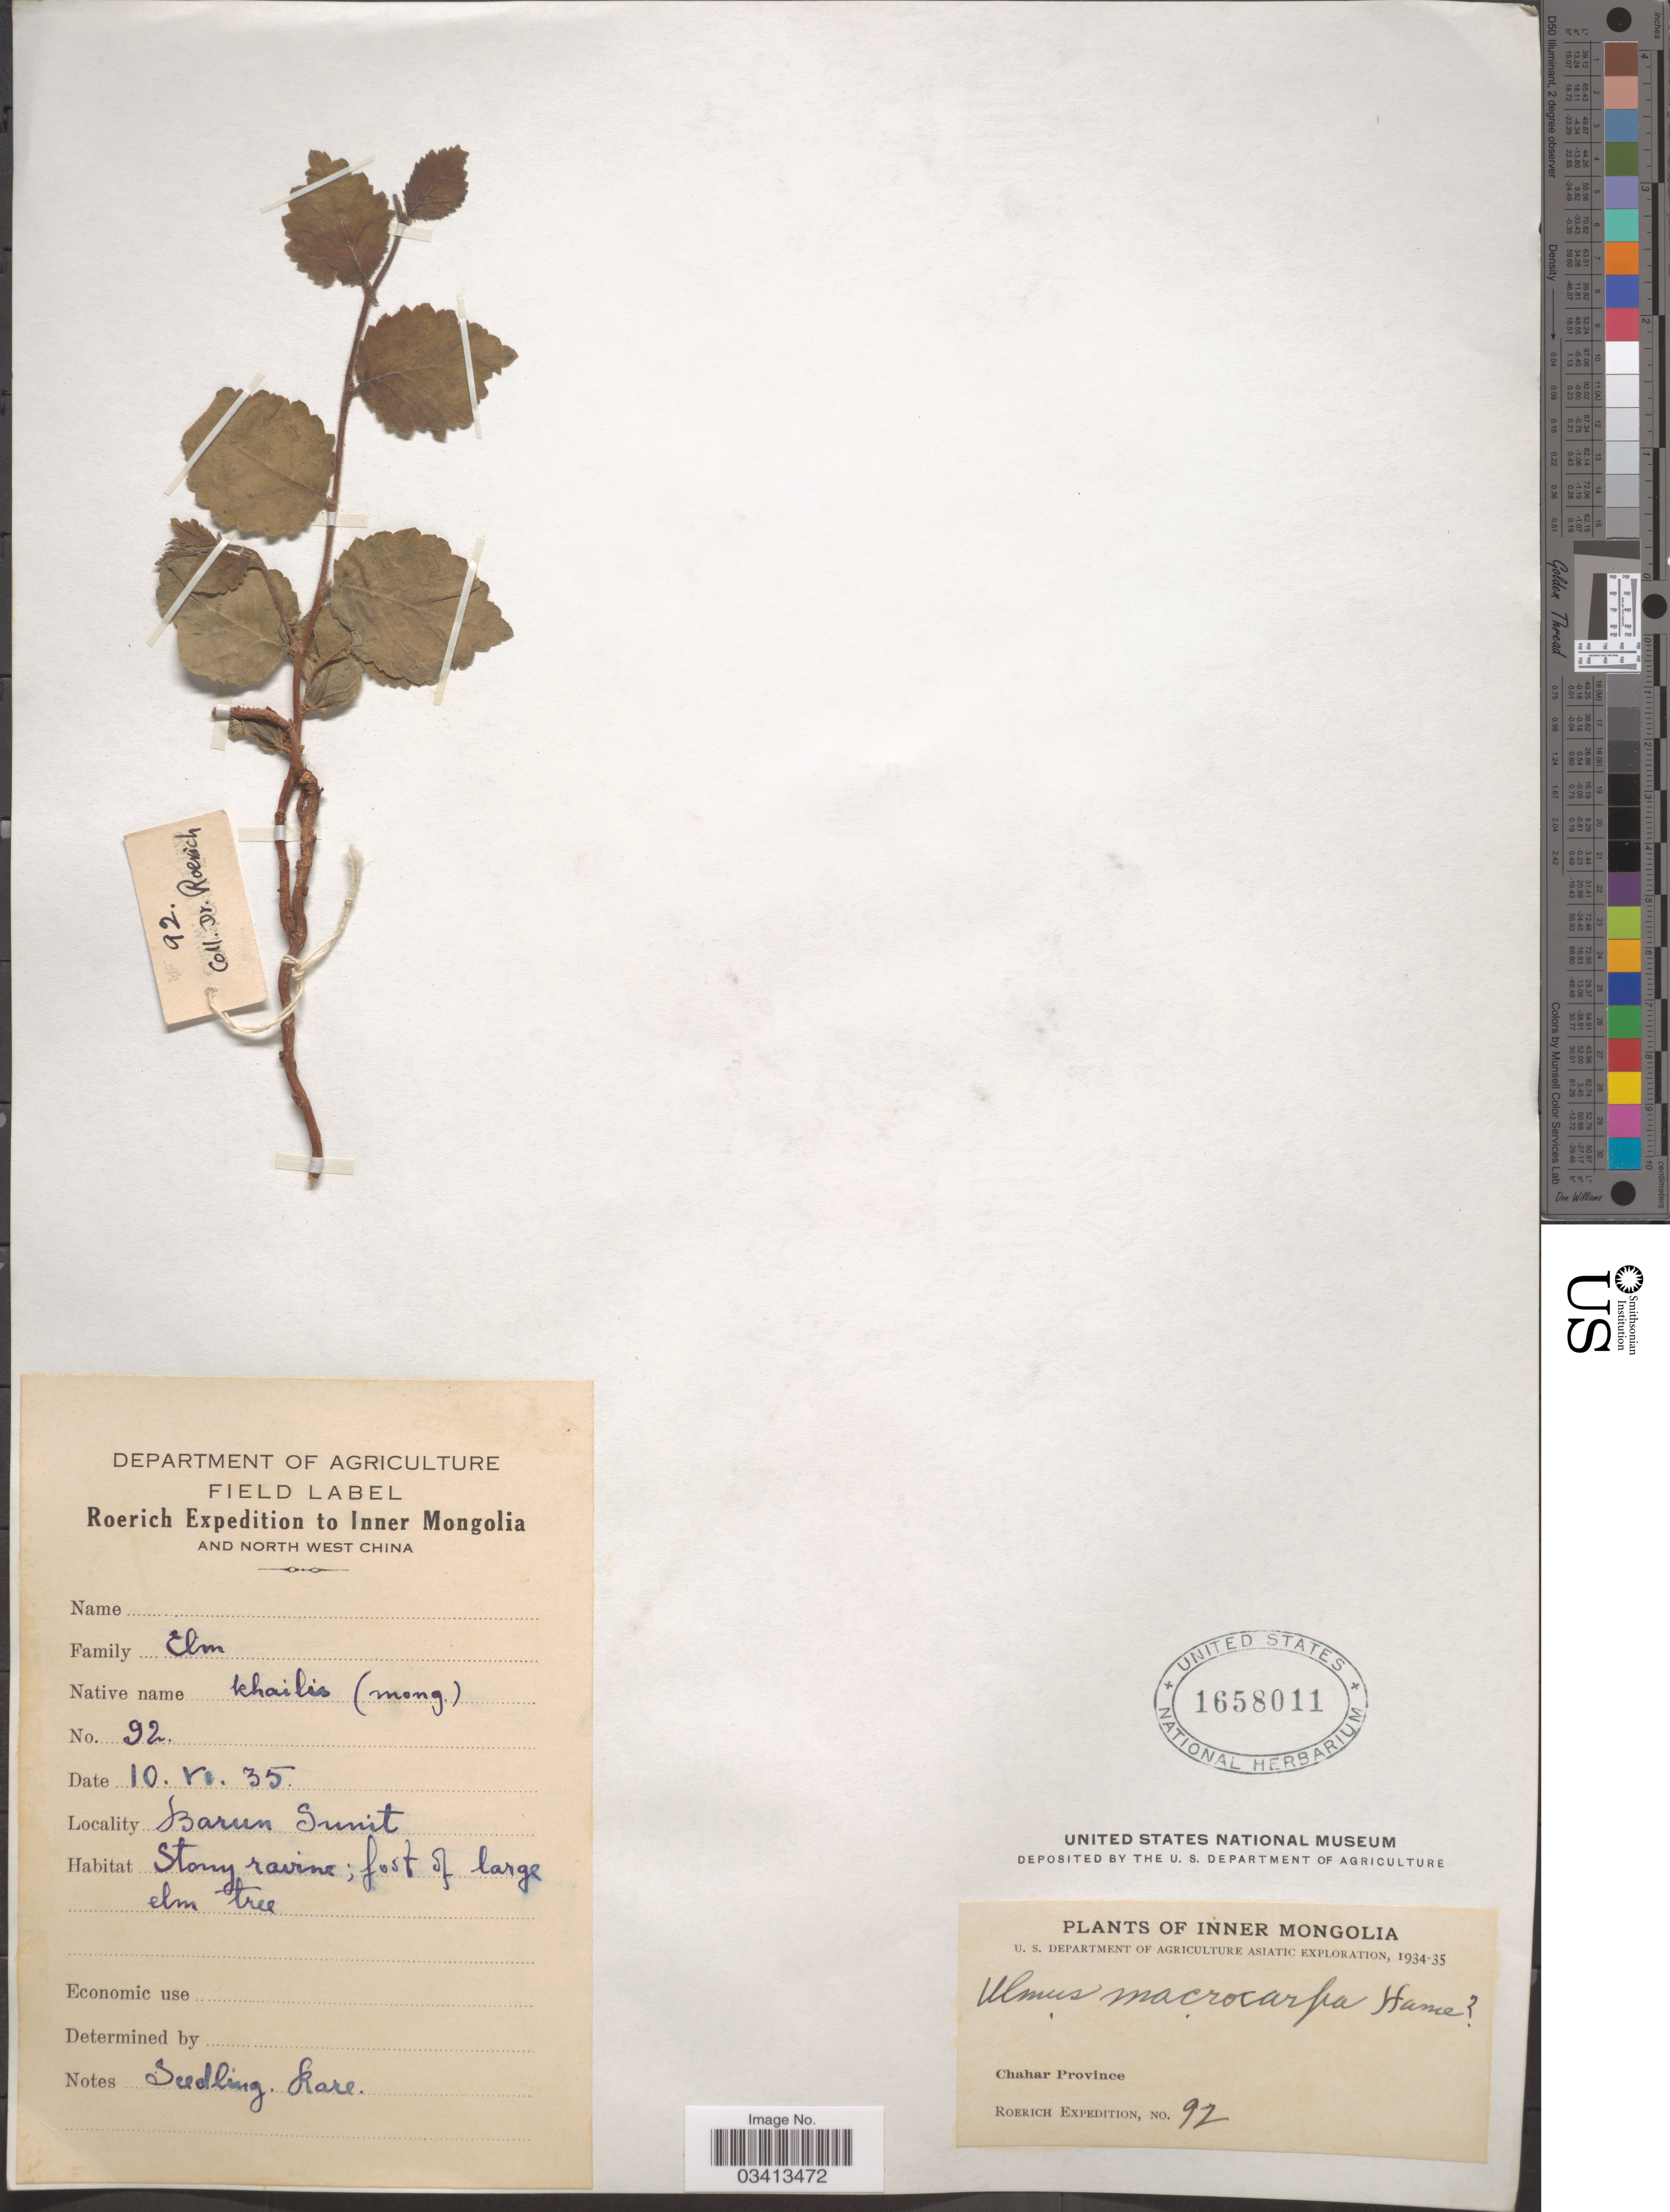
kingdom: Plantae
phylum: Tracheophyta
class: Magnoliopsida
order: Rosales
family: Ulmaceae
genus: Ulmus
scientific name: Ulmus macrocarpa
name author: Hance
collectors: Roerich Expedition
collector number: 92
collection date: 1935-06-10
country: China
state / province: Nei Monggol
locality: Chahar Province. Barun Sunit. Inner Mongolia and North West China.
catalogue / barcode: US 1658011